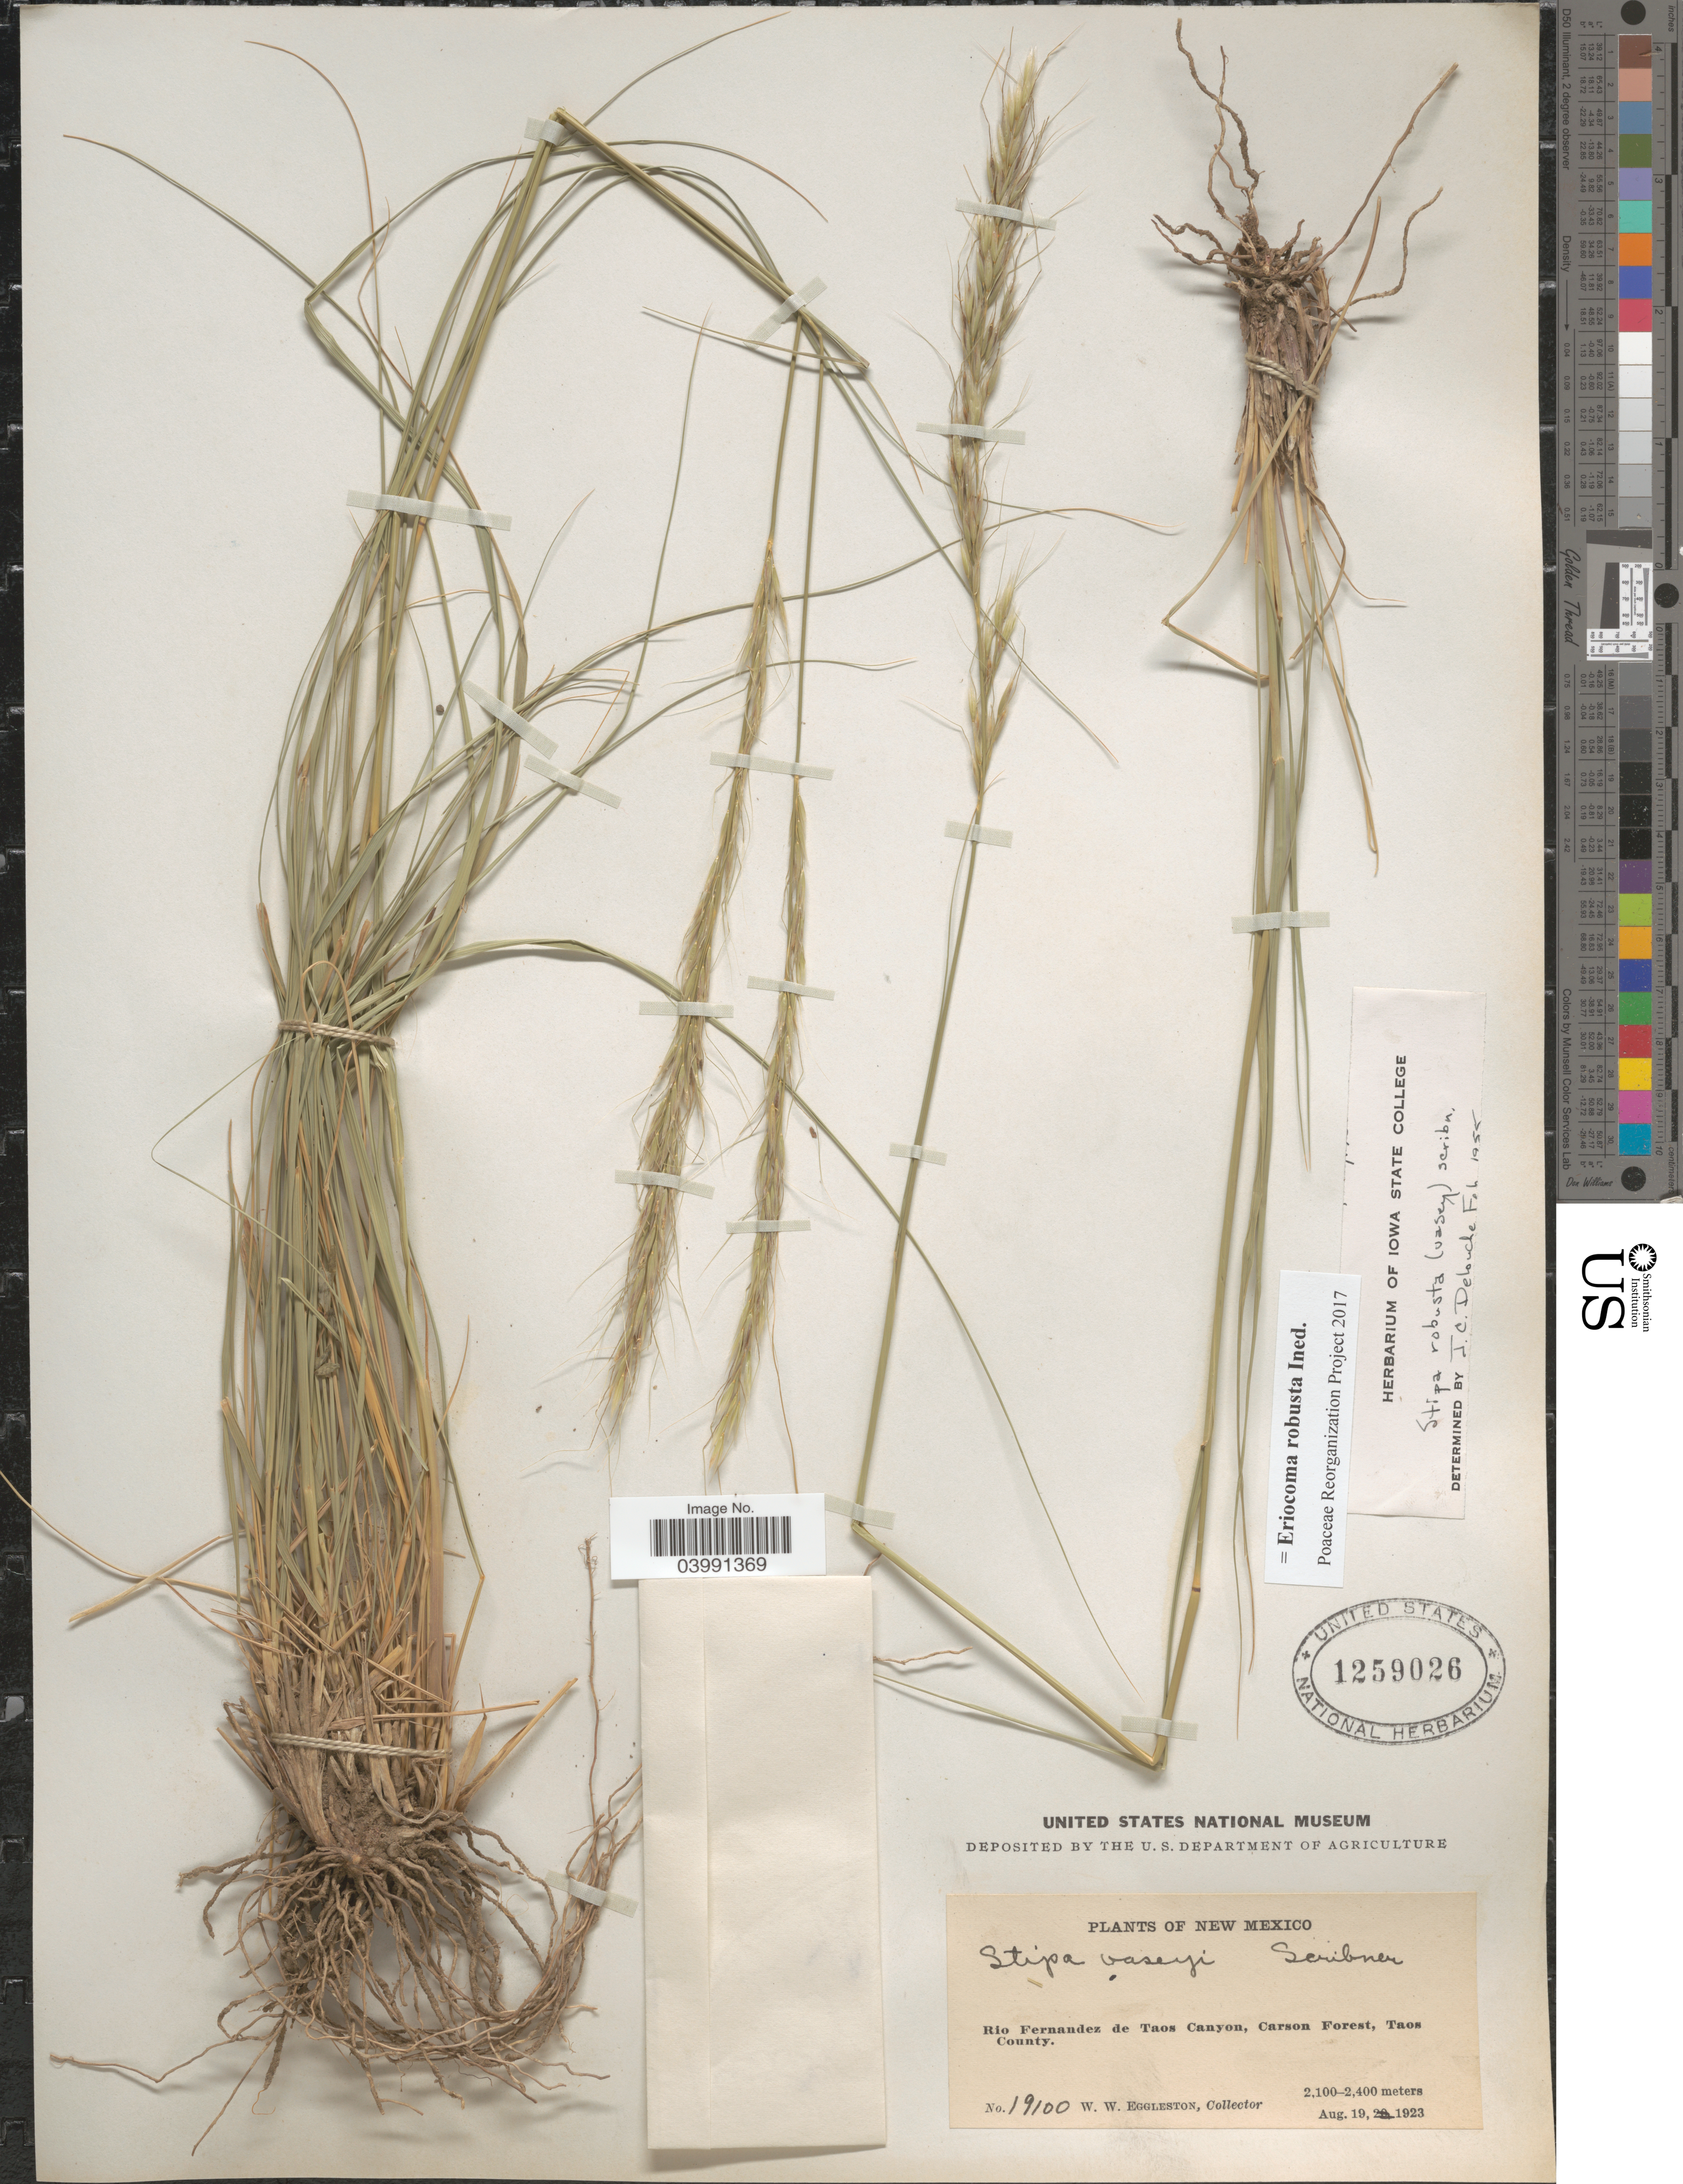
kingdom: Plantae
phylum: Tracheophyta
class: Liliopsida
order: Poales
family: Poaceae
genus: Eriocoma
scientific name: Eriocoma robusta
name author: (Vasey) Romasch.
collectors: W. W. Eggleston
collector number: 19100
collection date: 1923-08-19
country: United States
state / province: New Mexico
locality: Rio Fernandez de Taos Canyon, Carson Forest, Taos County.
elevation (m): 2100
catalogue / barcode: US 1259026